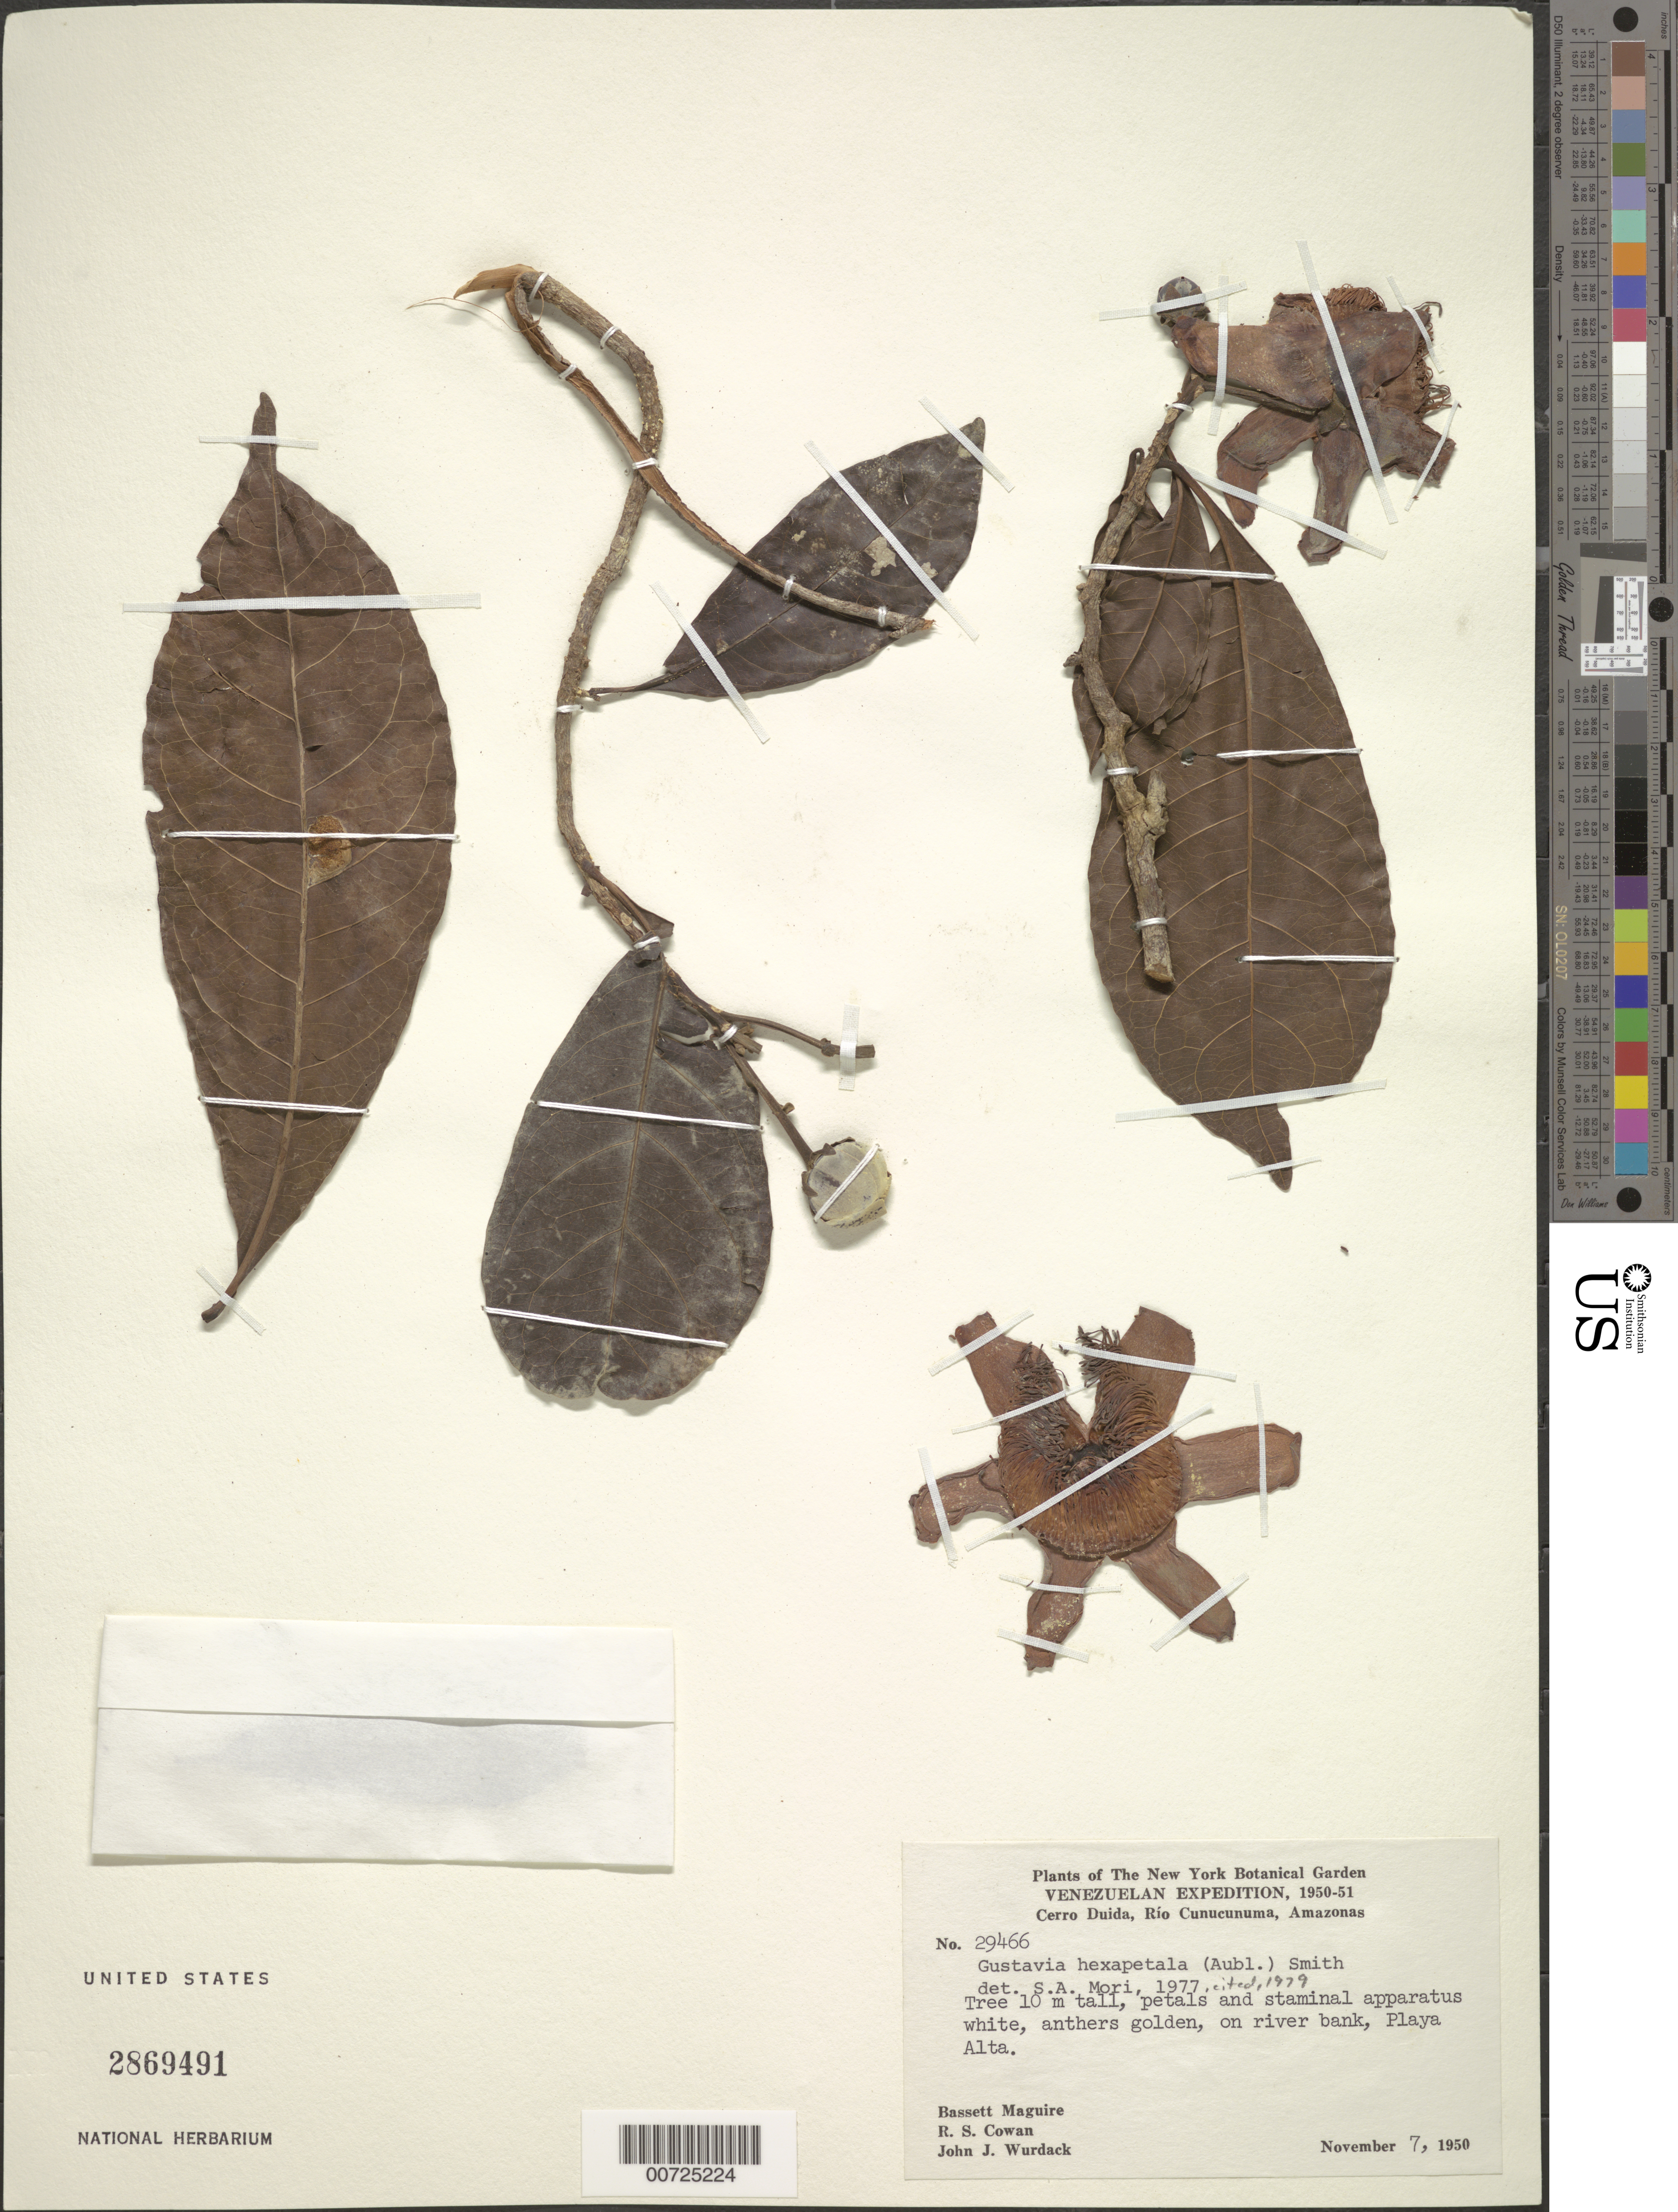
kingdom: Plantae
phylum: Tracheophyta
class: Magnoliopsida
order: Ericales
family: Lecythidaceae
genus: Gustavia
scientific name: Gustavia hexapetala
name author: (Aubl.) Sm.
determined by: Mori, Scott A.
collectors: B. Maguire, R. S. Cowan & J. J. Wurdack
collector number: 29466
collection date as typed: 7-Nov-50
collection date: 1950-11-07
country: Venezuela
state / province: Amazonas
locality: Cerro Duida, Río Cunucunuma, Playa Alta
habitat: Riverbank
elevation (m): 100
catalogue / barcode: US 2869491